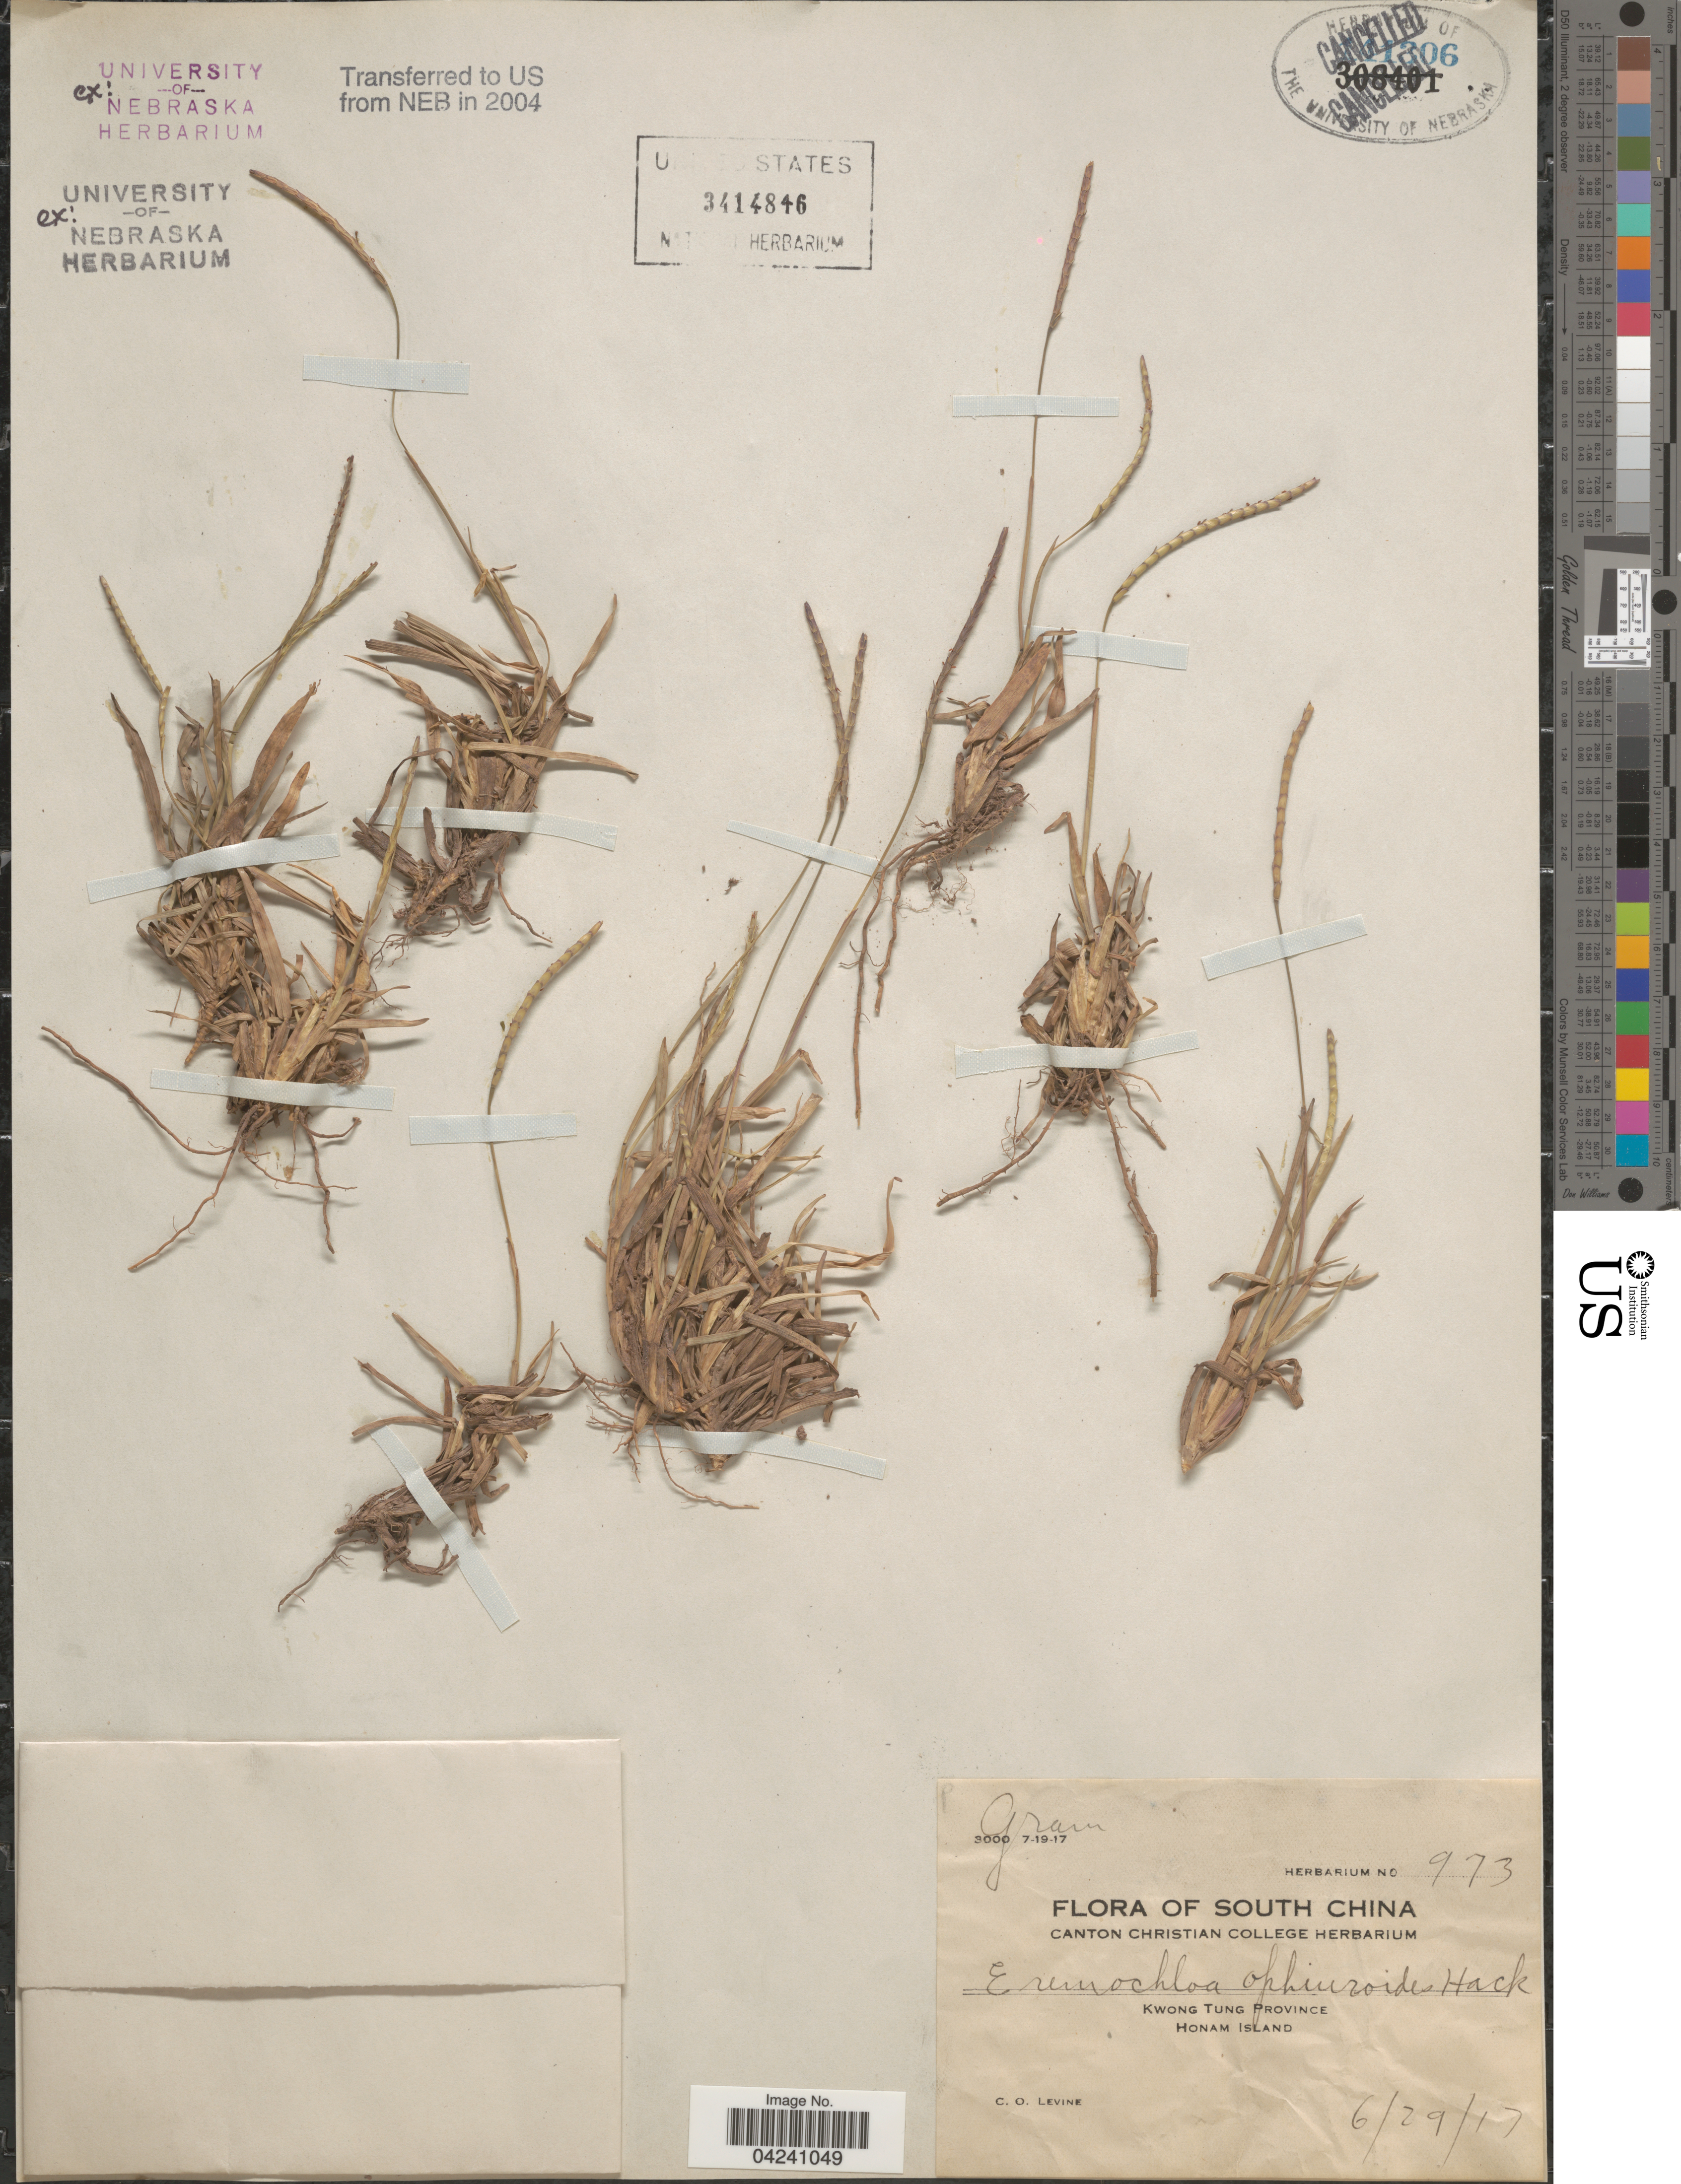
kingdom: Plantae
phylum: Tracheophyta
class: Liliopsida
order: Poales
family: Poaceae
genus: Eremochloa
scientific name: Eremochloa ophiuroides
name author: (Munro) Hack.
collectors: C. O. Levine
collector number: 973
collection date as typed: Transcribed d/m/y: 29/6/17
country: China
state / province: Guangdong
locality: South China. Kwong Tung Province. Honam Island.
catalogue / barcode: US 3414846